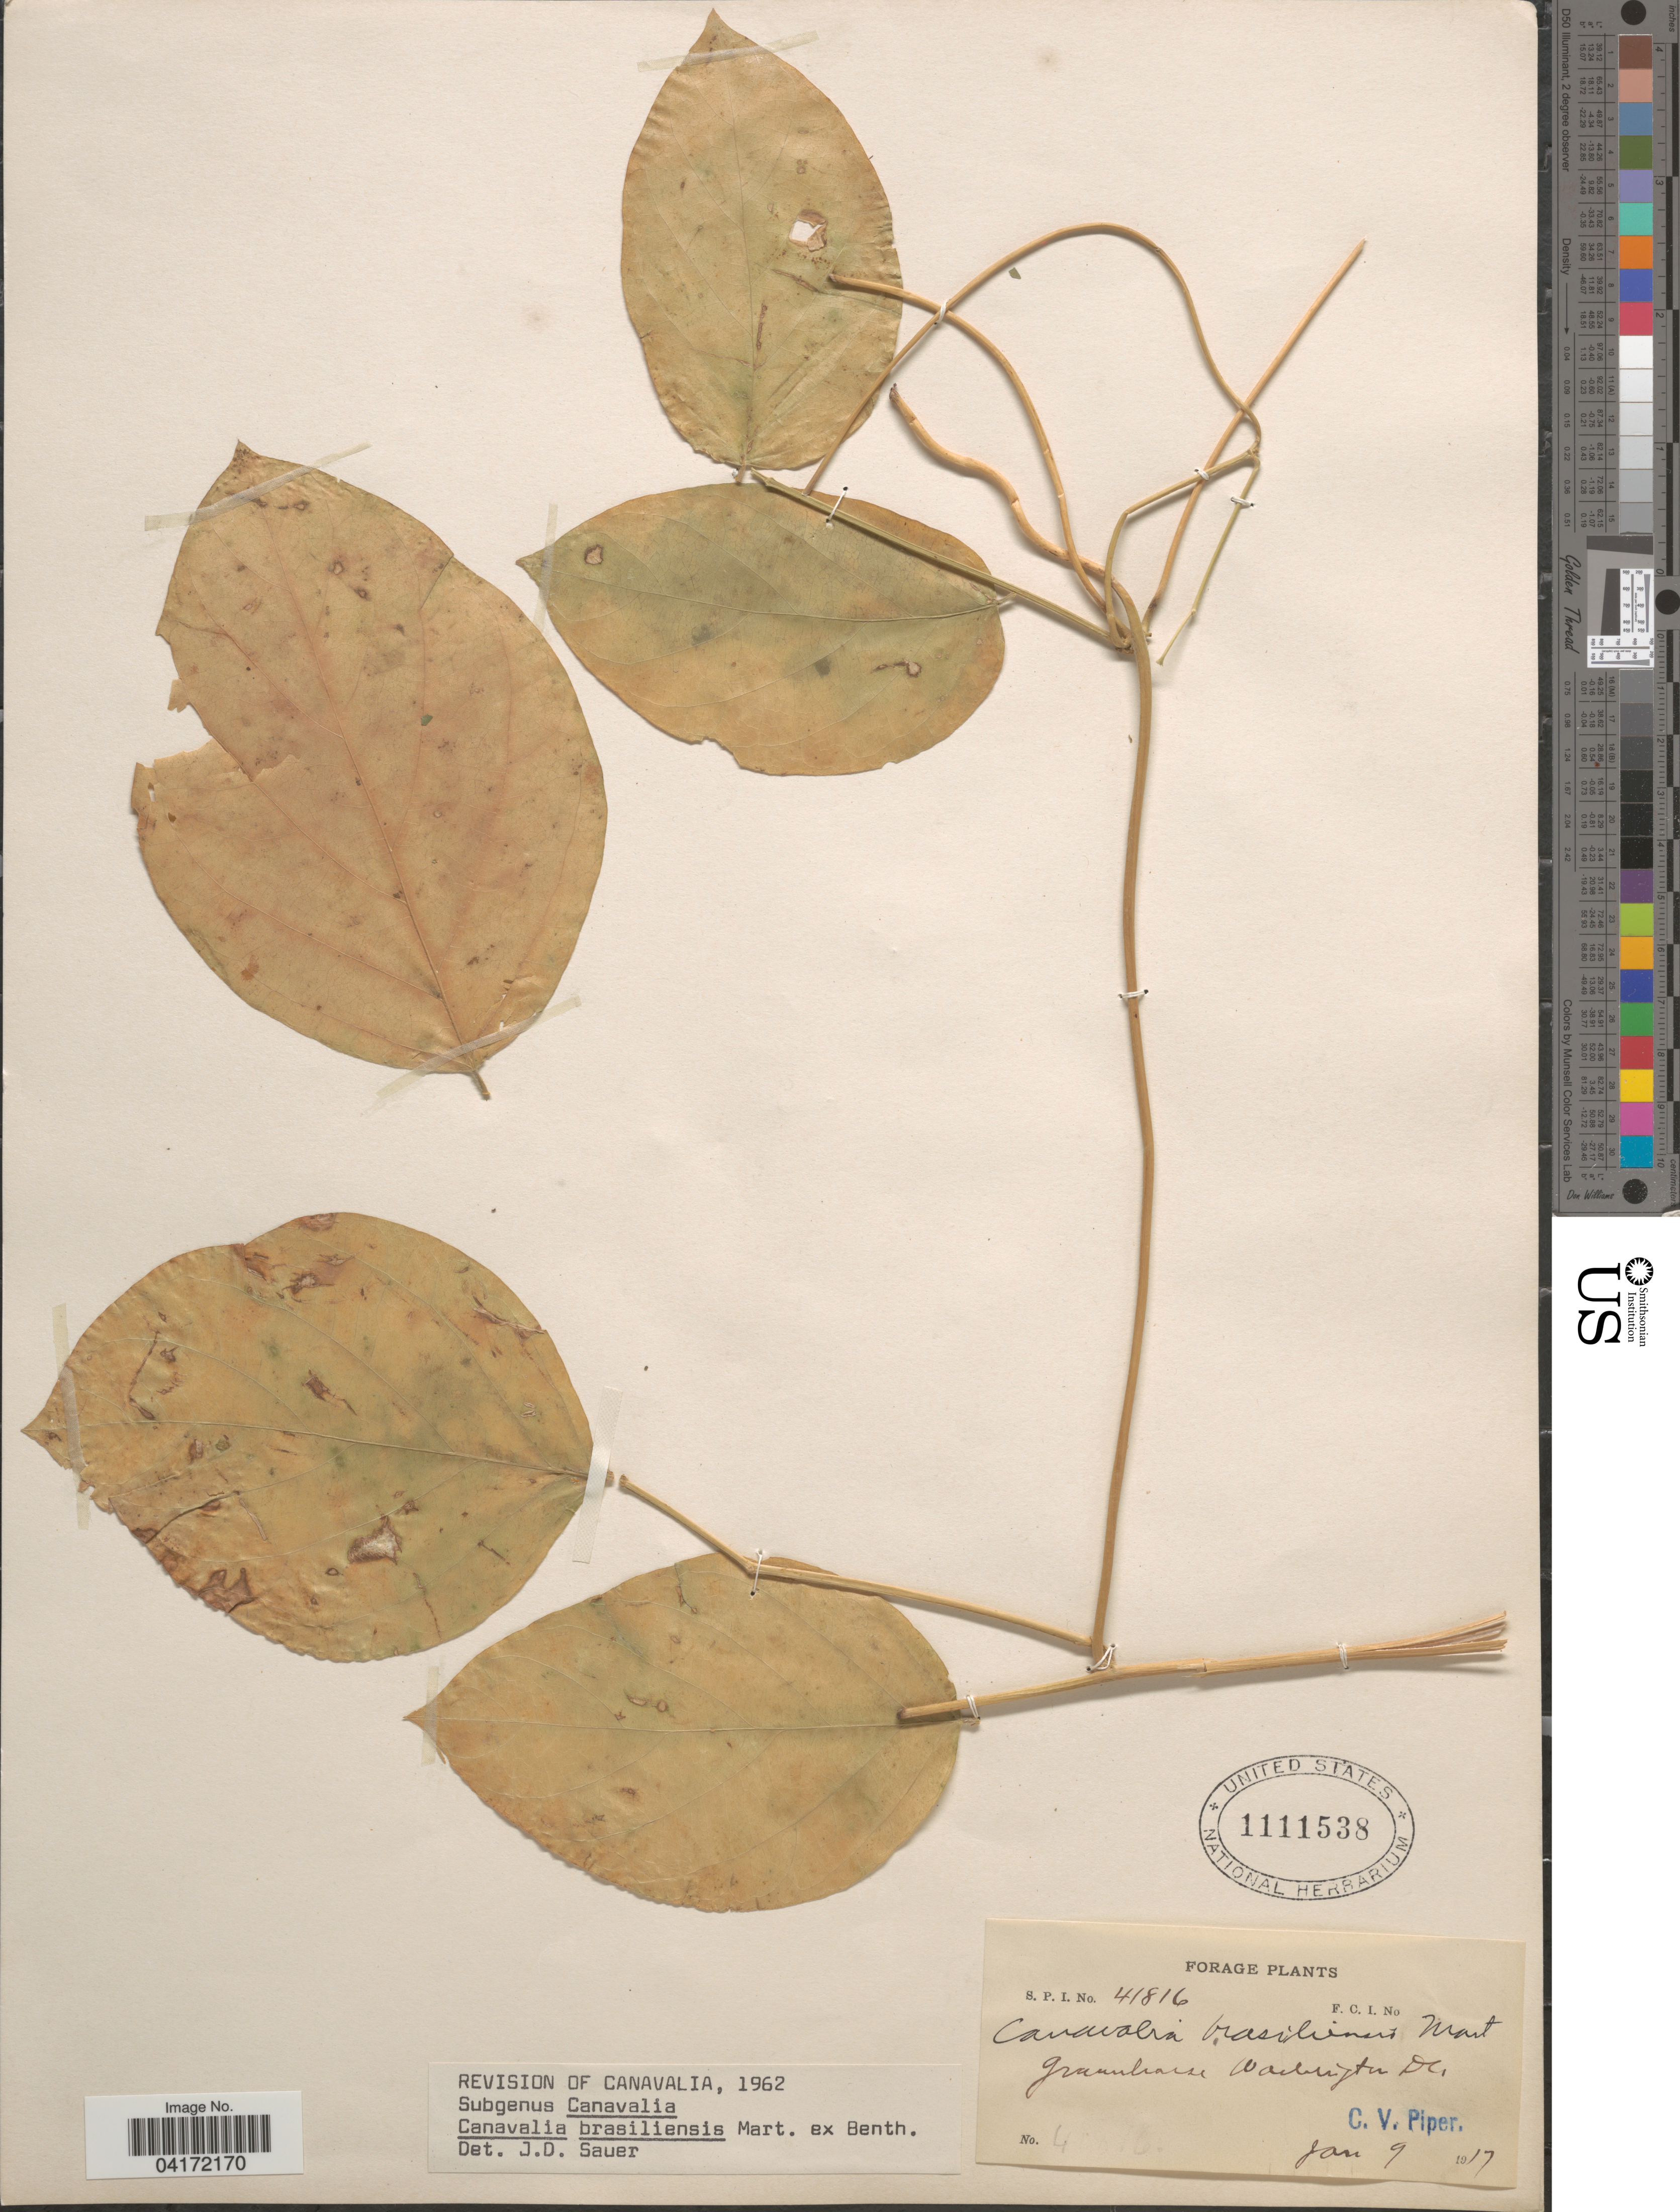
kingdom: Plantae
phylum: Tracheophyta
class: Magnoliopsida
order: Fabales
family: Fabaceae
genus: Canavalia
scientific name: Canavalia brasiliensis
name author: Mart. ex Benth.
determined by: Sauer, J. D.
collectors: C. V. Piper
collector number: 4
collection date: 1917-01-09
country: United States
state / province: District of Columbia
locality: Forage. Greenhouse Washington.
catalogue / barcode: US 1111538